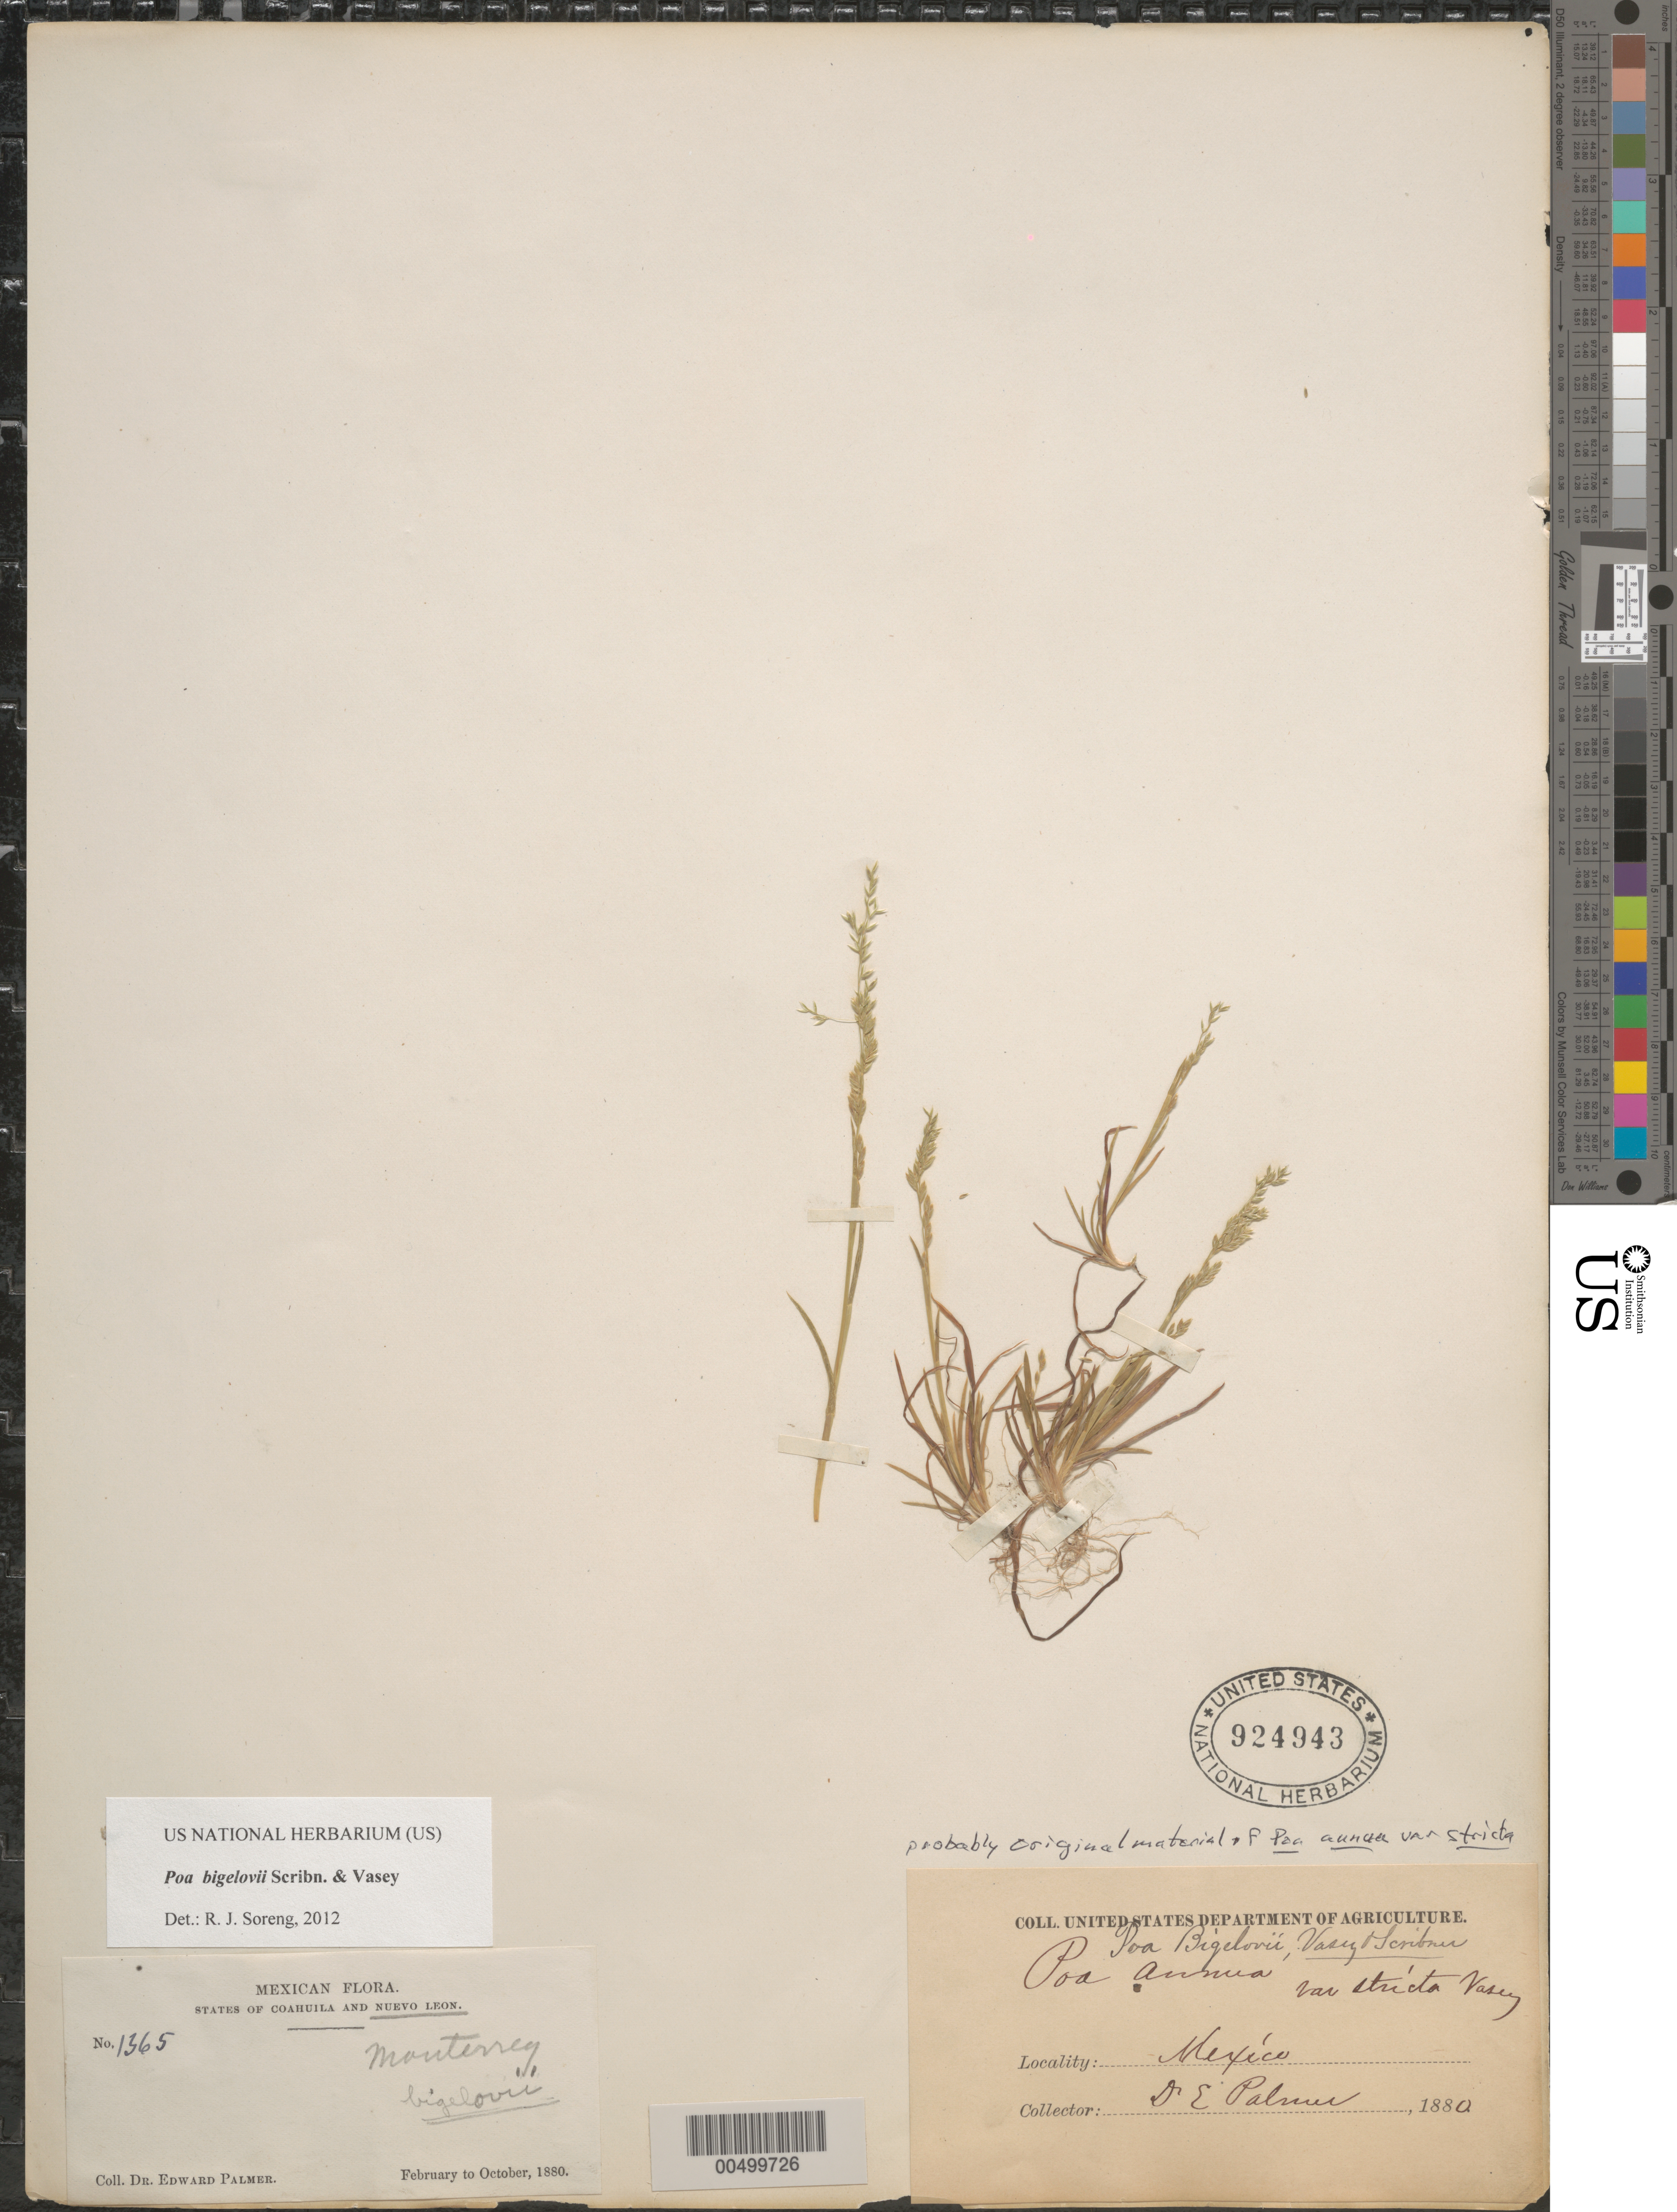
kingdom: Plantae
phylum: Tracheophyta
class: Liliopsida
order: Poales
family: Poaceae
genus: Poa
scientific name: Poa bigelovii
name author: Vasey & Scribn.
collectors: E. Palmer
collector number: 1365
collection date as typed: Feb 1880 to Oct 1880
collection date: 1880-02/1880-10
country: Mexico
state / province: Nuevo León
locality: Monterrey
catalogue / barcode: US 924943